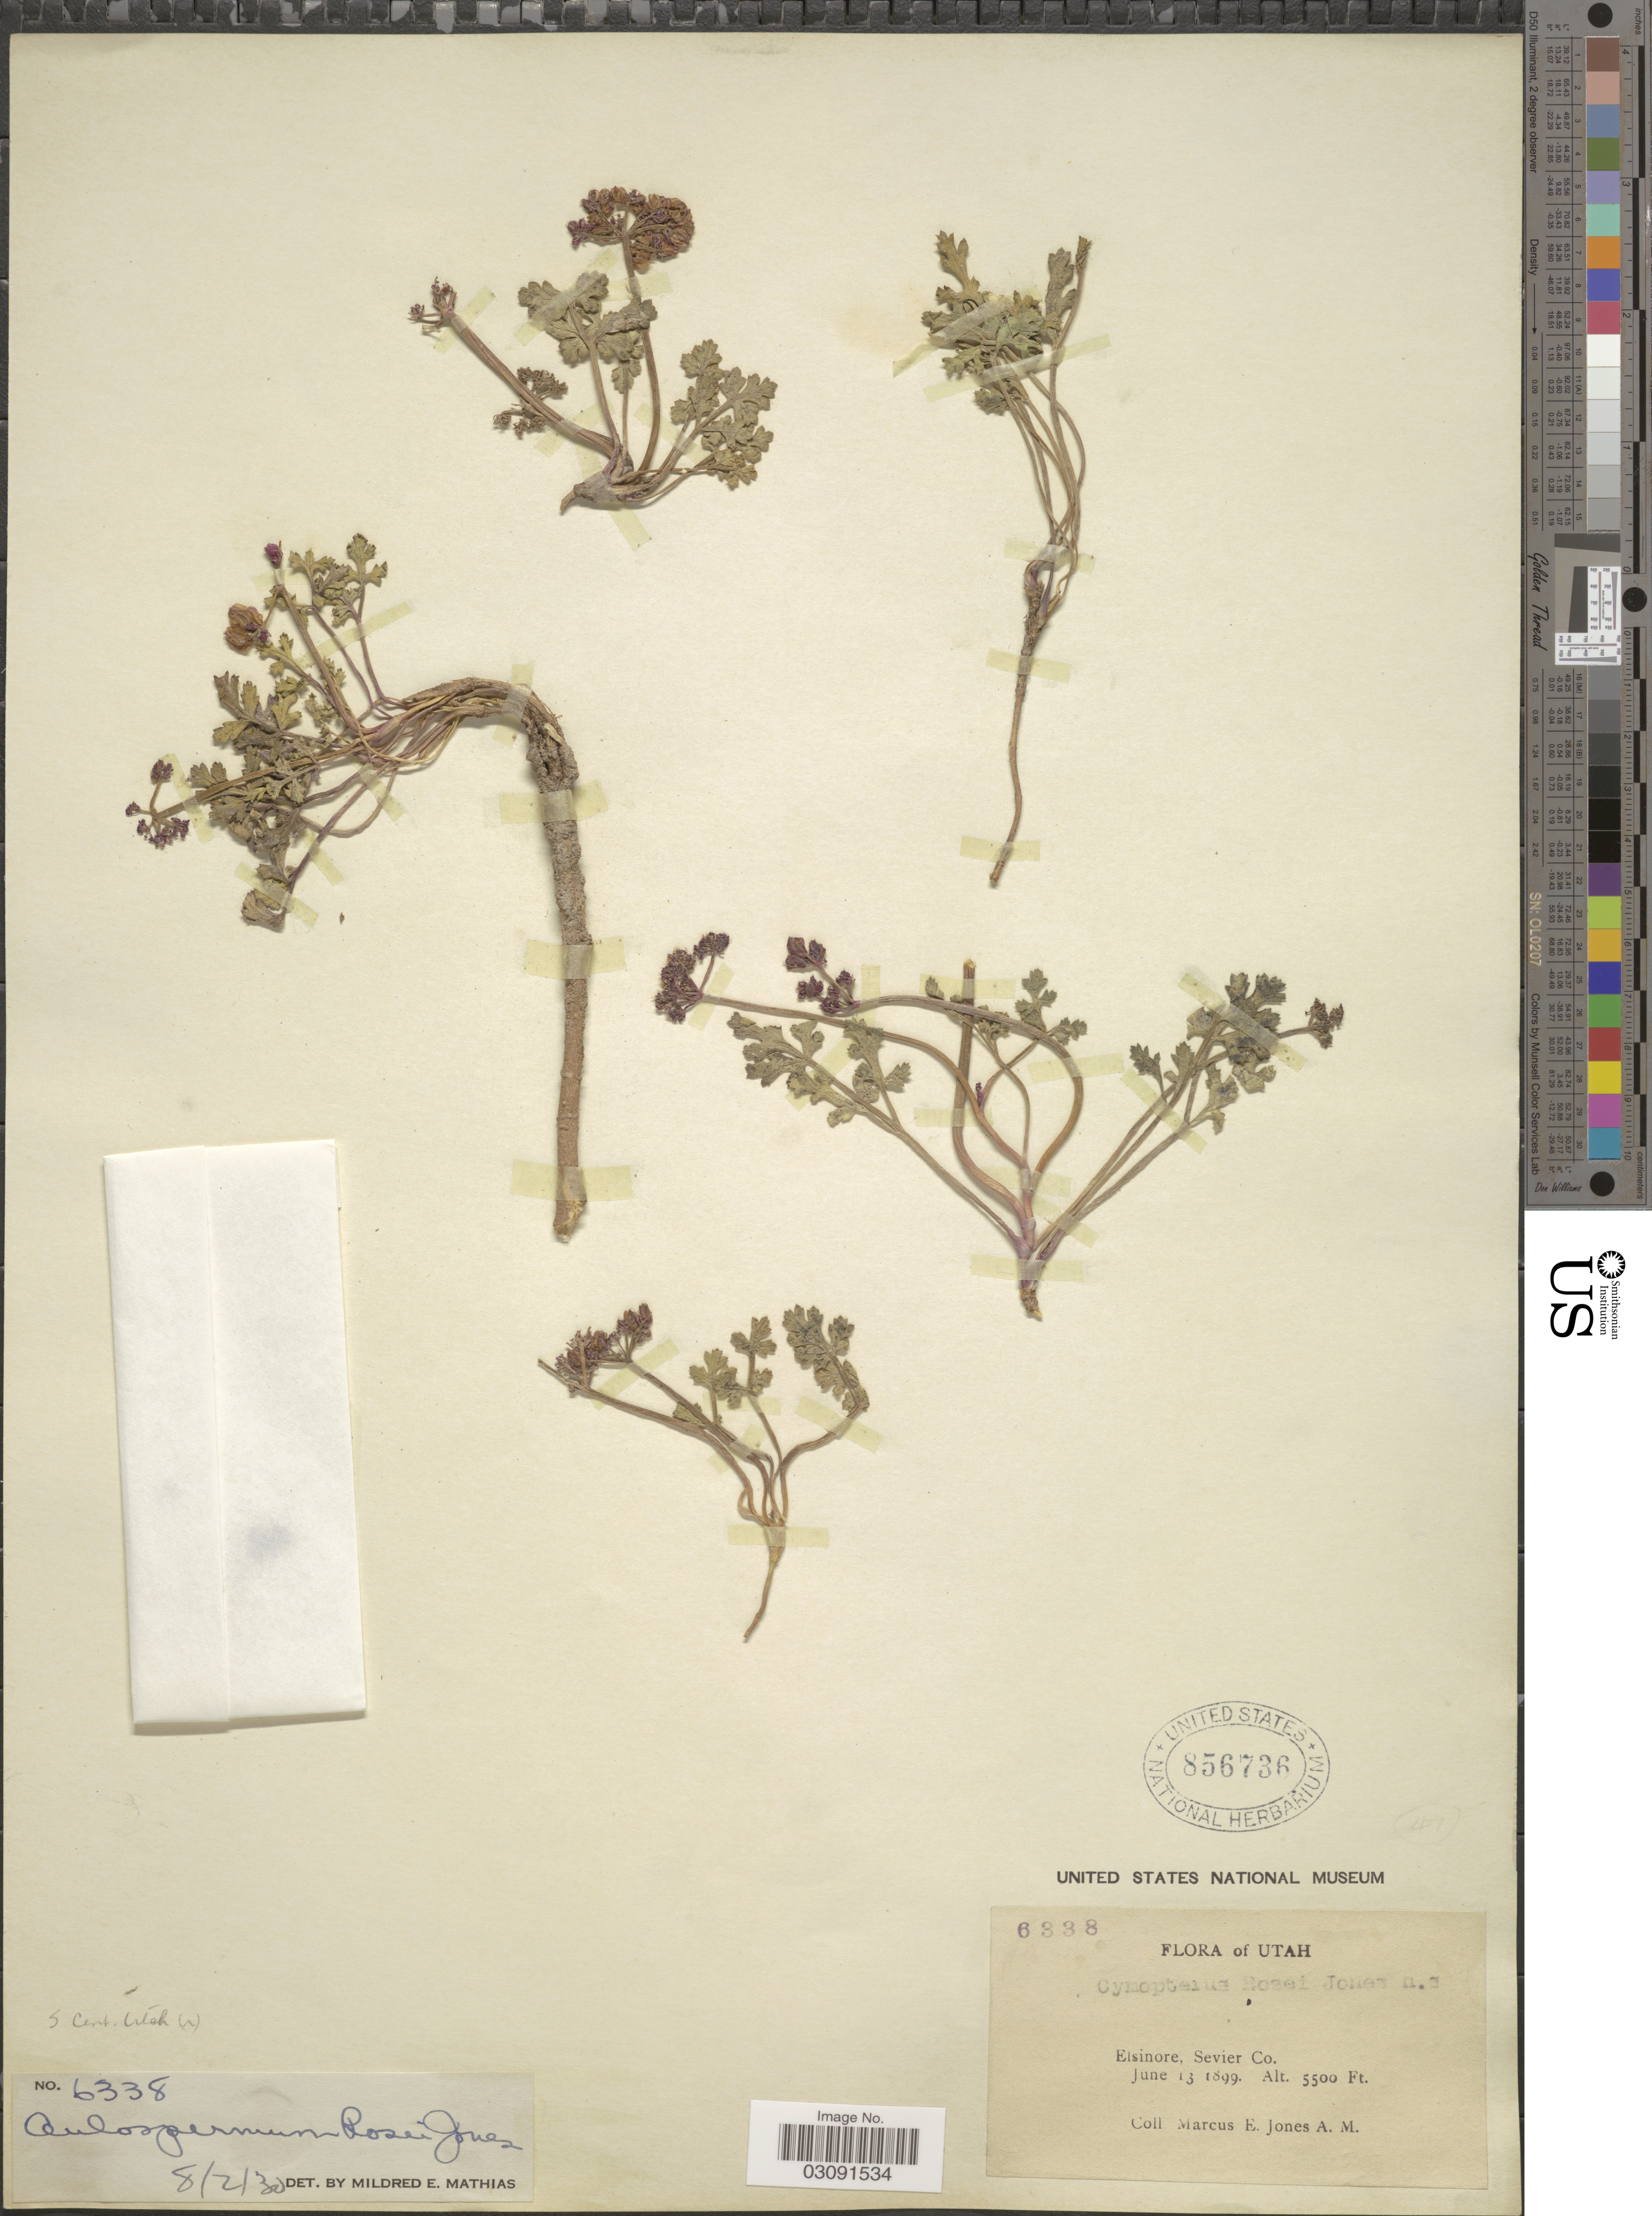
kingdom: Plantae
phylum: Tracheophyta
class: Magnoliopsida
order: Apiales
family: Apiaceae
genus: Cymopterus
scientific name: Cymopterus rosei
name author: (M.E. Jones) Goodrich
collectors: M. E. Jones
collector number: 6338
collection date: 1899-06-13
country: United States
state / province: Utah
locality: Elsinore, Sevier Co.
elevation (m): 1676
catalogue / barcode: US 856736